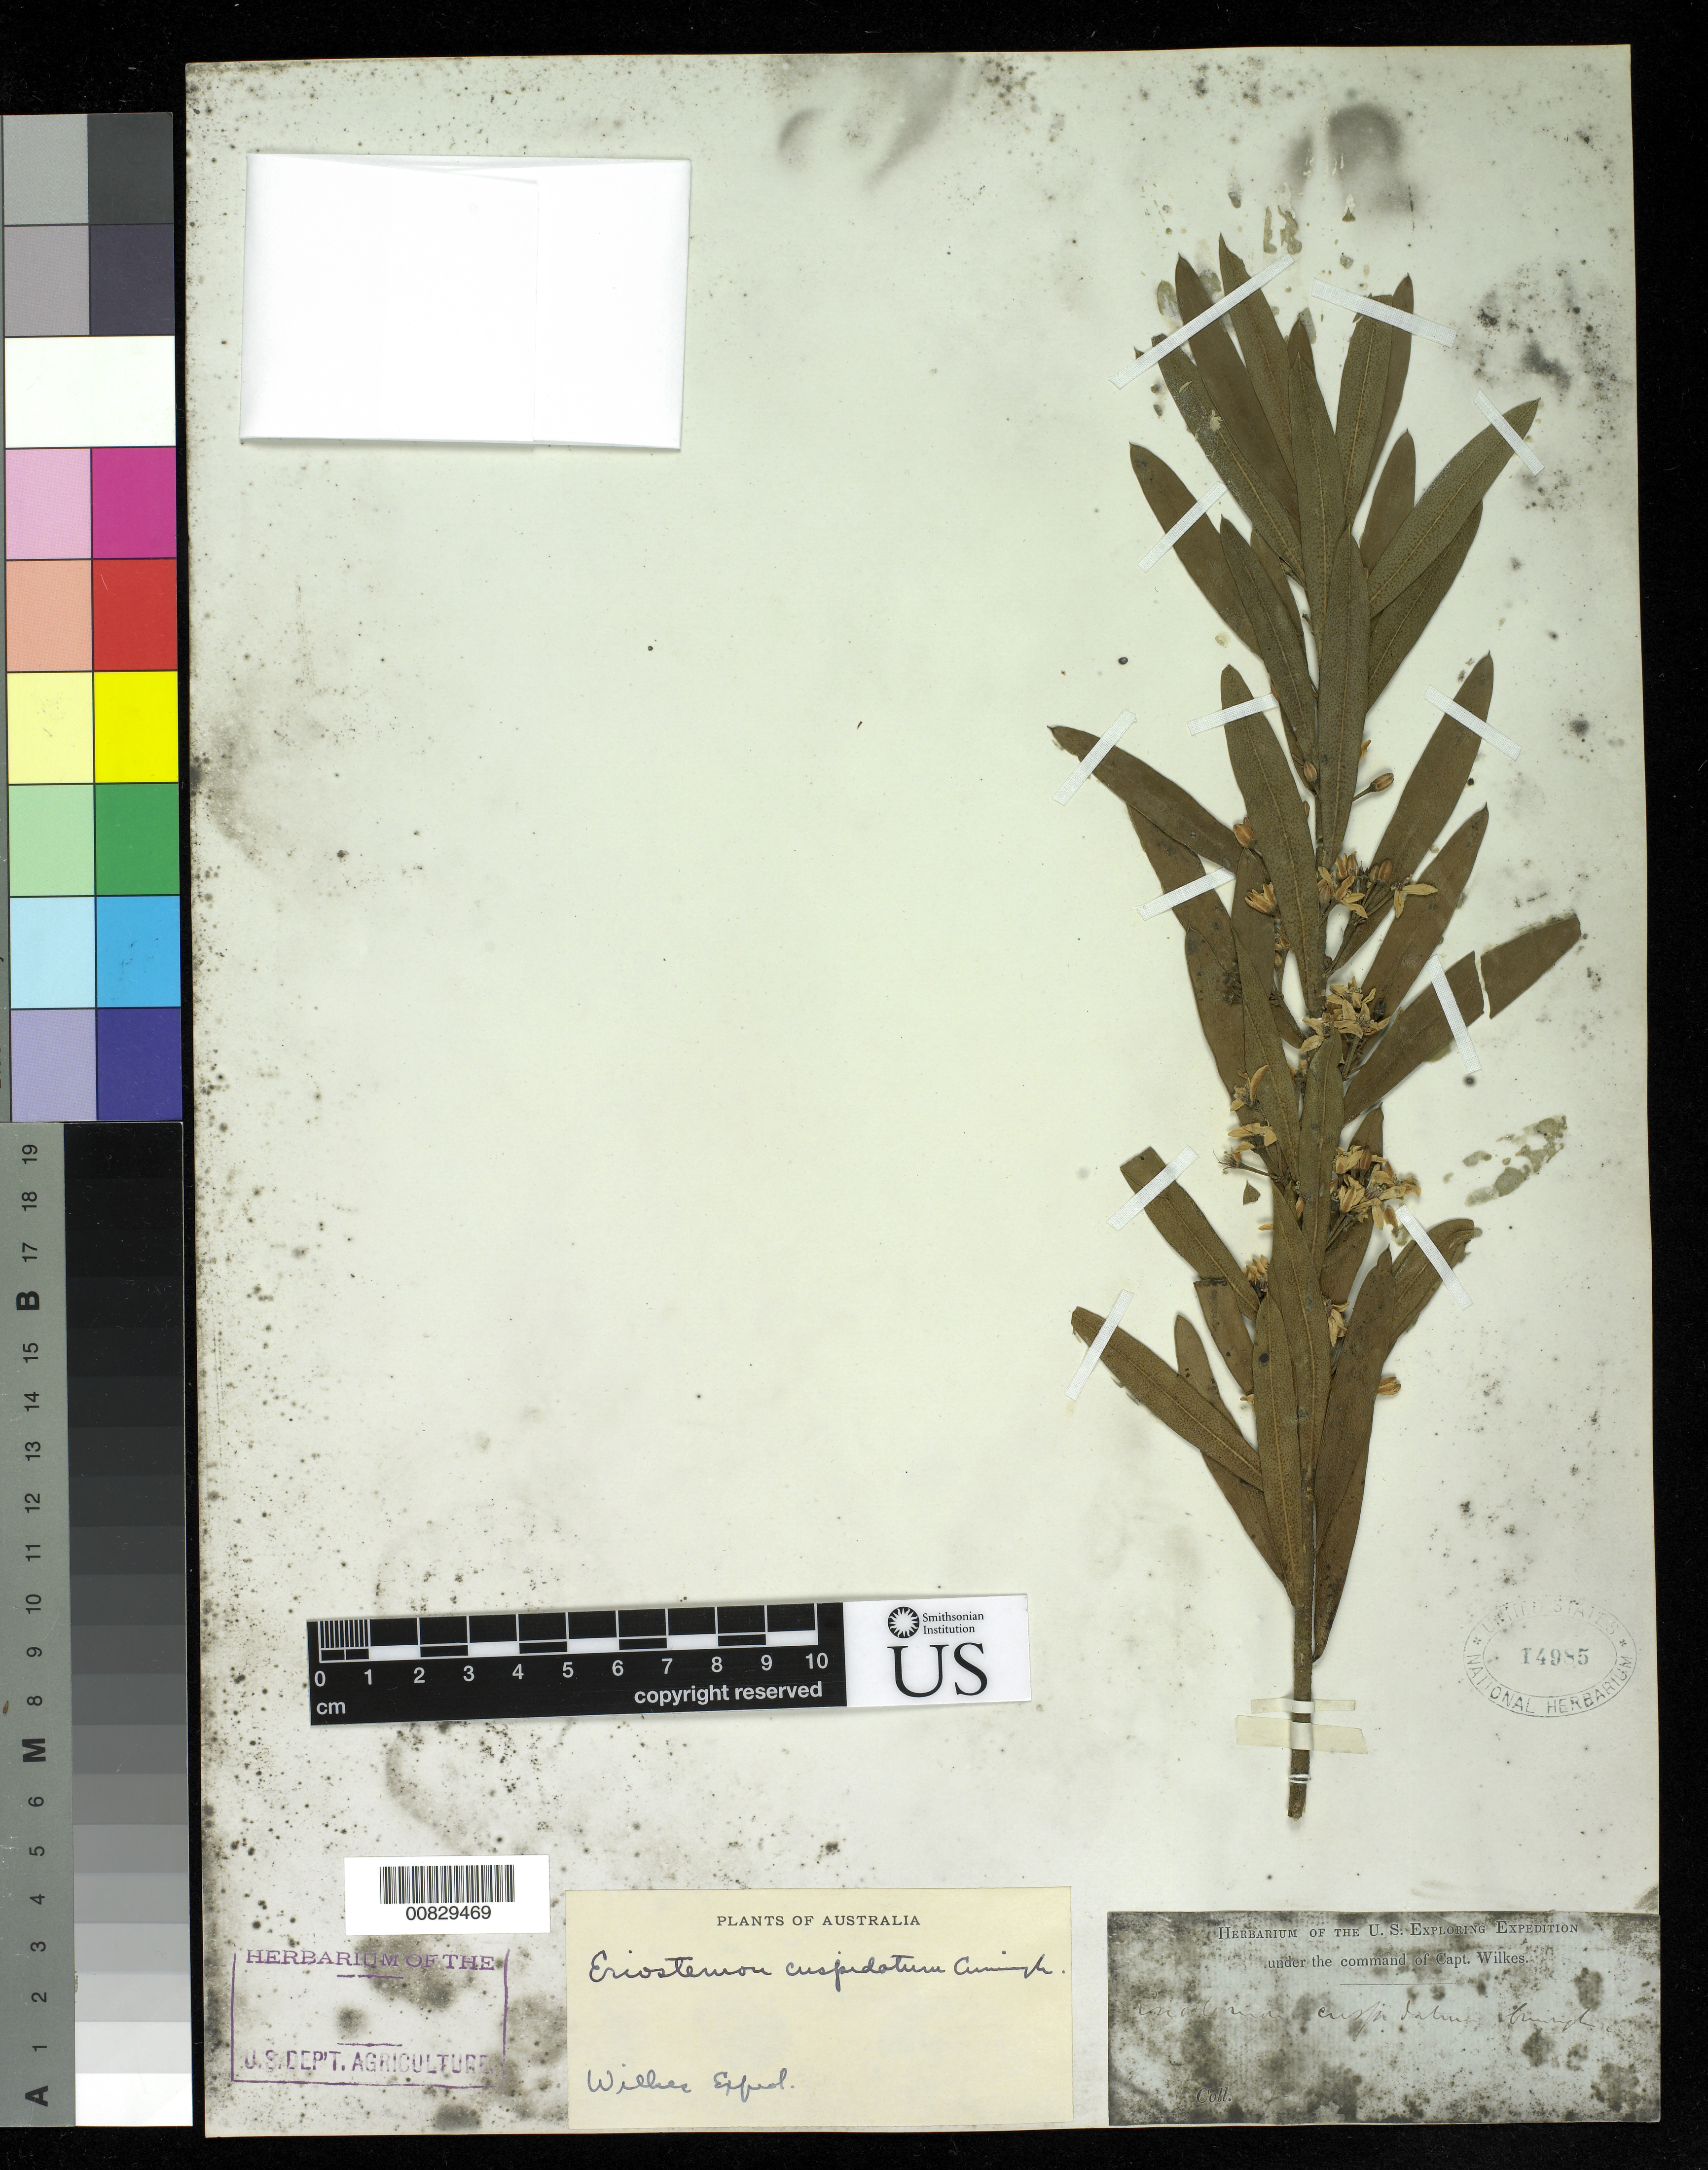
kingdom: Plantae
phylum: Tracheophyta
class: Magnoliopsida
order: Sapindales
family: Rutaceae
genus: Eriostemon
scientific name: Eriostemon cuspidatus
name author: A. Cunn.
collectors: Wilkes Explor. Exped.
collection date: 1838/1842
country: Australia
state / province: New South Wales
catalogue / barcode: US 14985